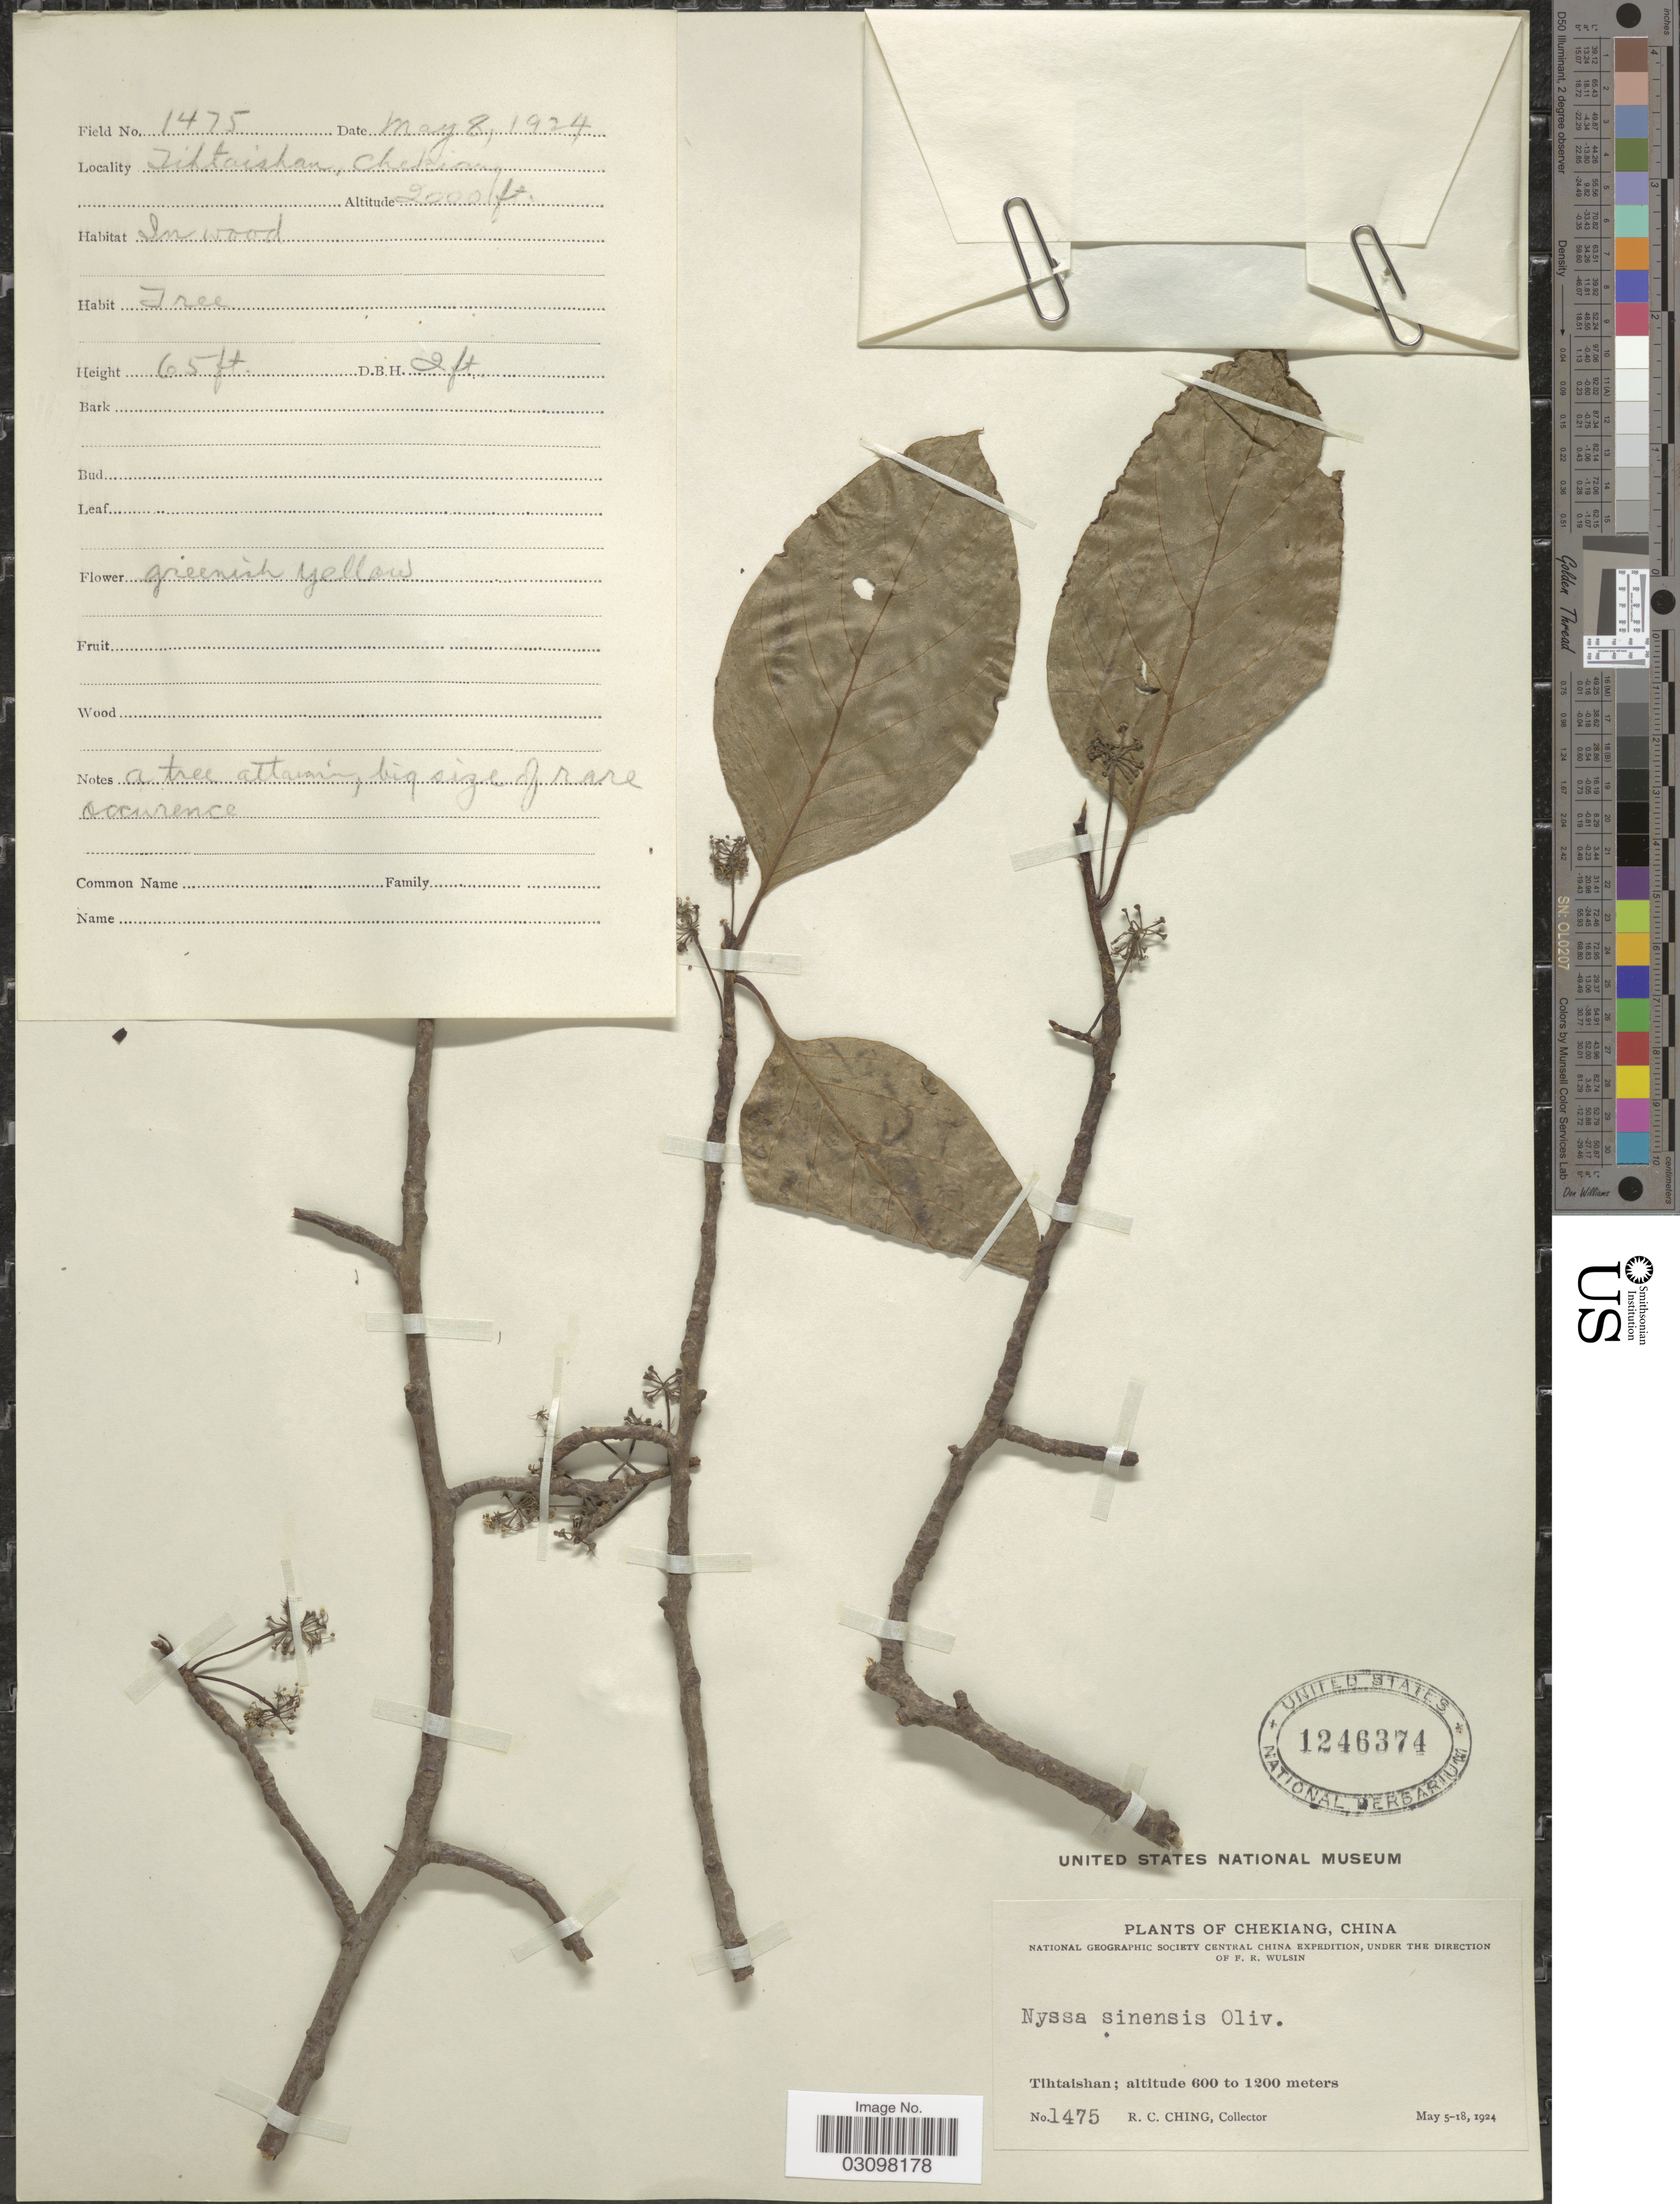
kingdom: Plantae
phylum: Tracheophyta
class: Magnoliopsida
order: Cornales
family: Nyssaceae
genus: Nyssa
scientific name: Nyssa sinensis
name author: Oliv. in Hook.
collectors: R. C. Ching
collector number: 1475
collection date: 1924-05-08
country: China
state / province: Zhejiang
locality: Chekiang. Tihtaishan.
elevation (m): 610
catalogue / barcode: US 1246374